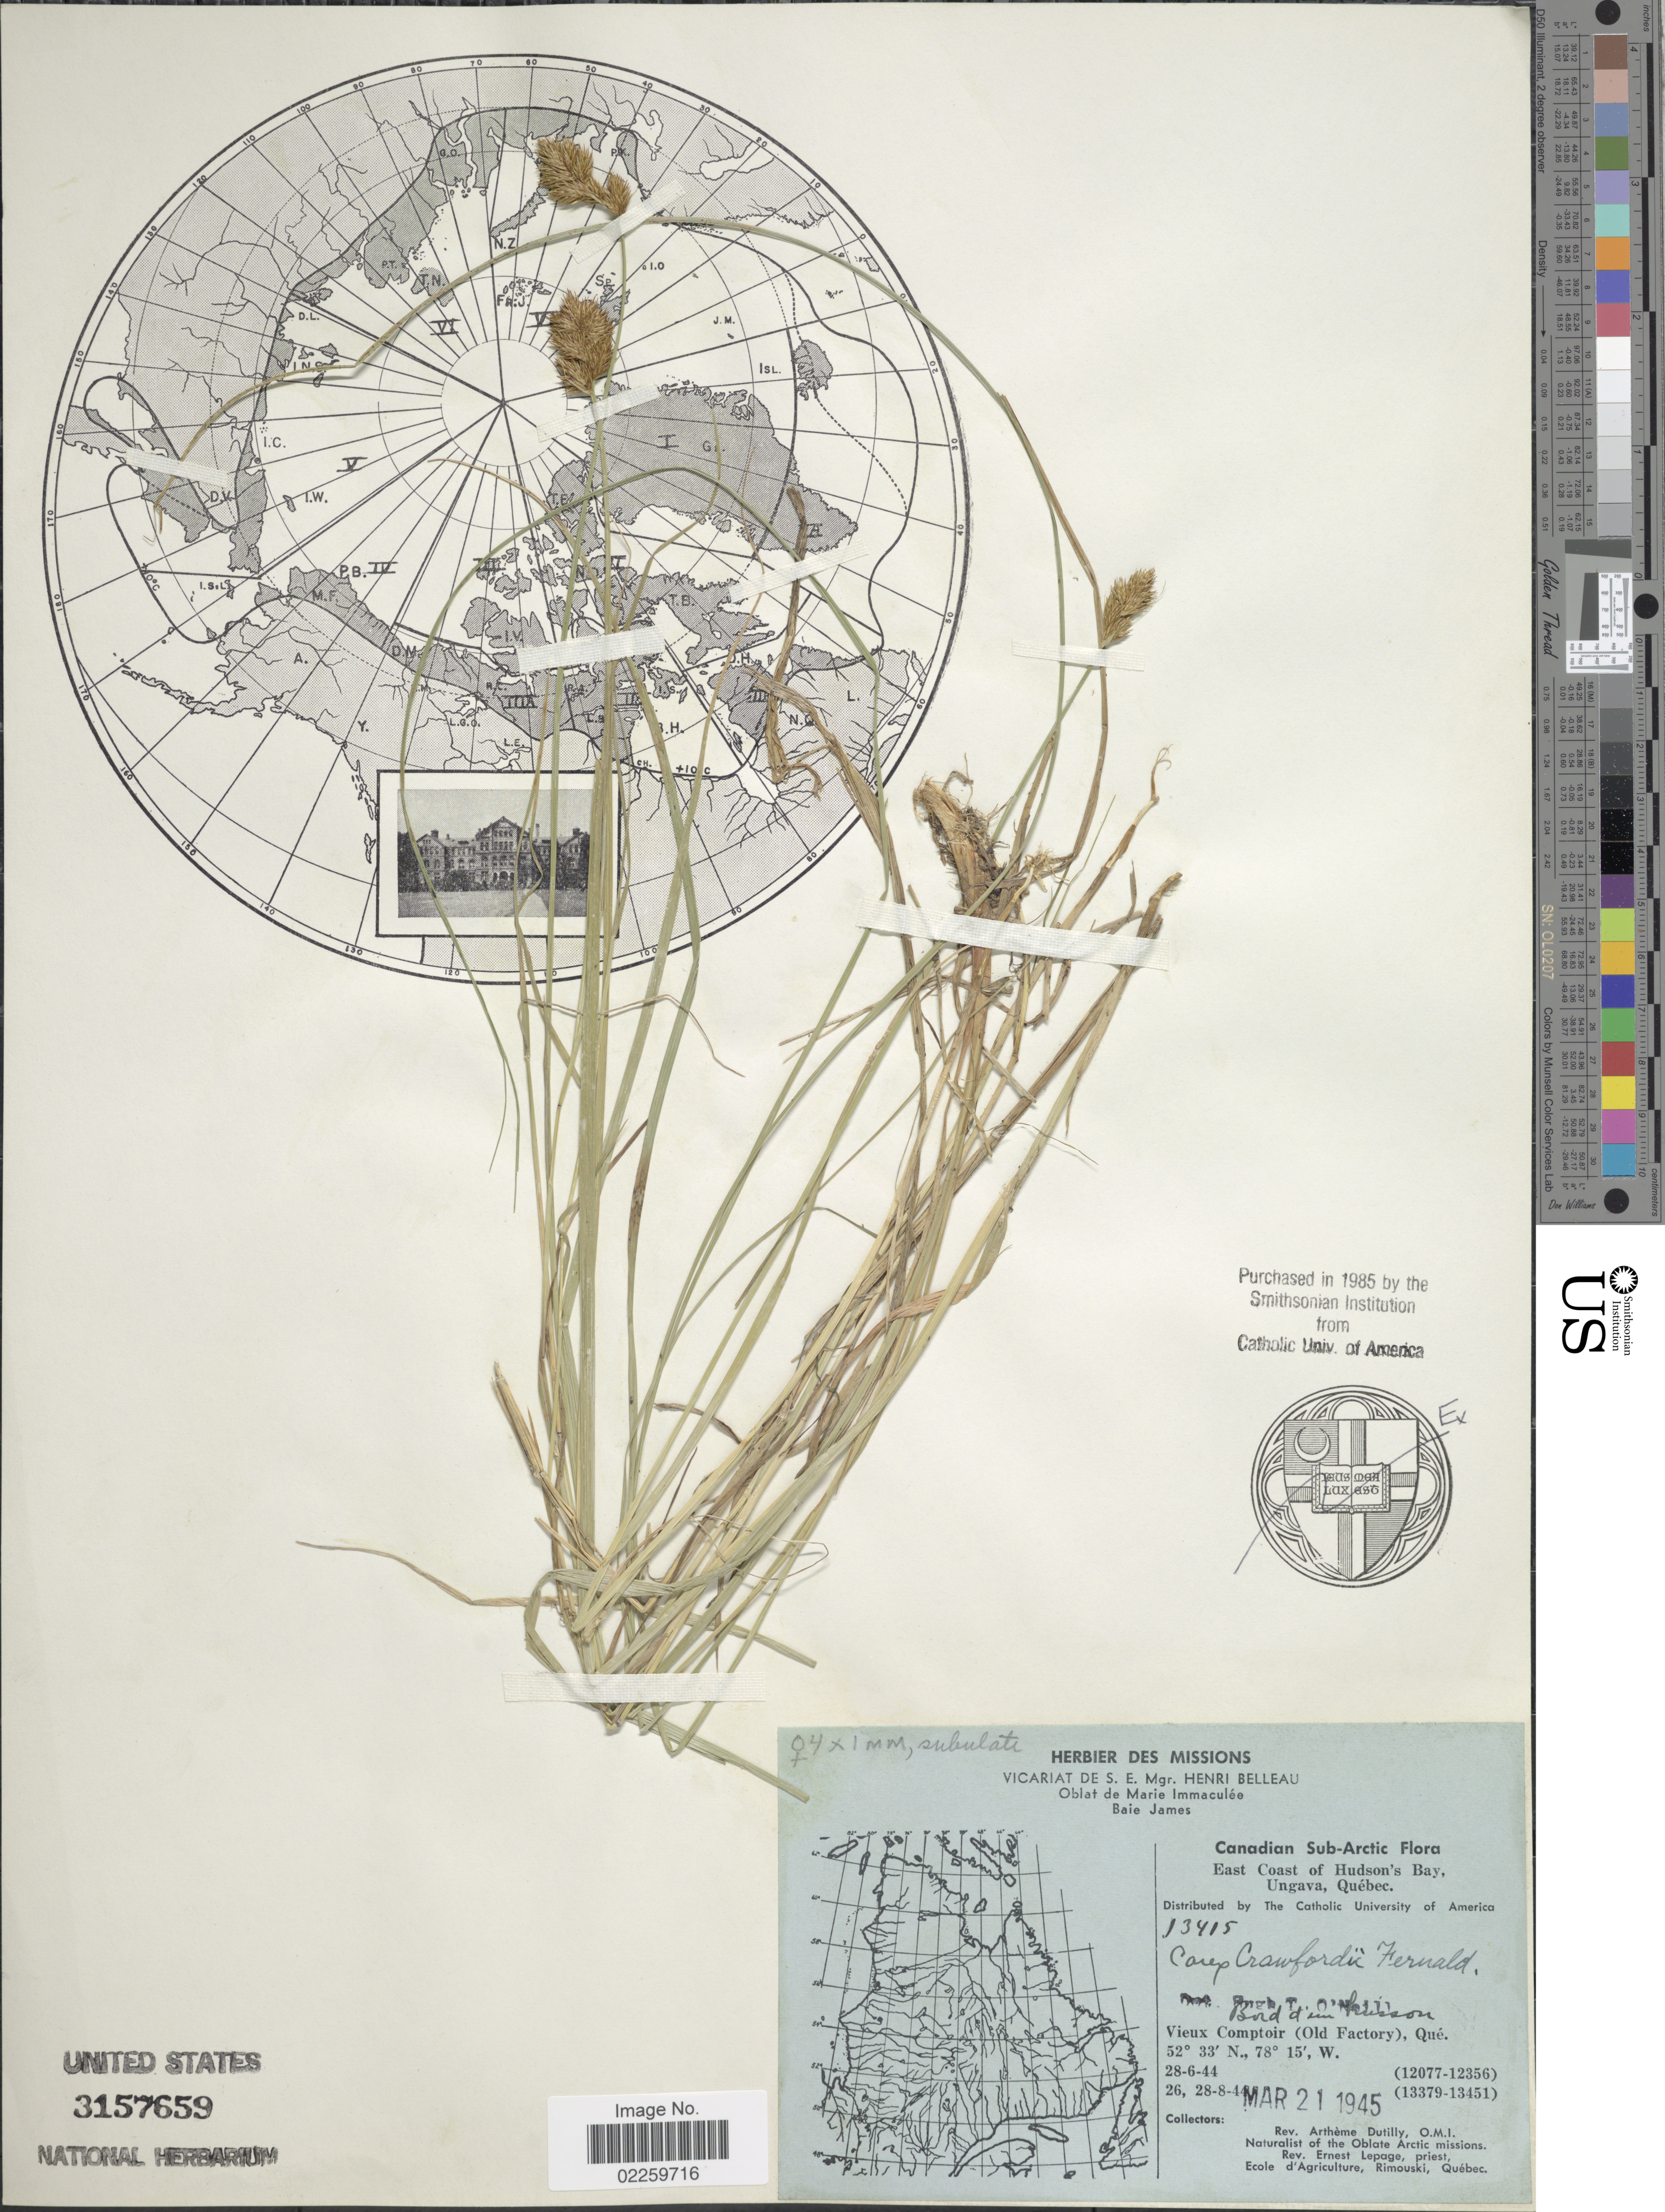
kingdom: Plantae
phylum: Tracheophyta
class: Liliopsida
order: Poales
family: Cyperaceae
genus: Carex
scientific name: Carex crawfordii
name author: Fernald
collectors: A. Dutilly & E. Lepage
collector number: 13415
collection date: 1945-03-21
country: Canada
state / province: Quebec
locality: Canadian Sub-Arctic, East Coast of Hudson's Bay, Vieux Comptoir (Old Factory).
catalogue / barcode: US 3157659